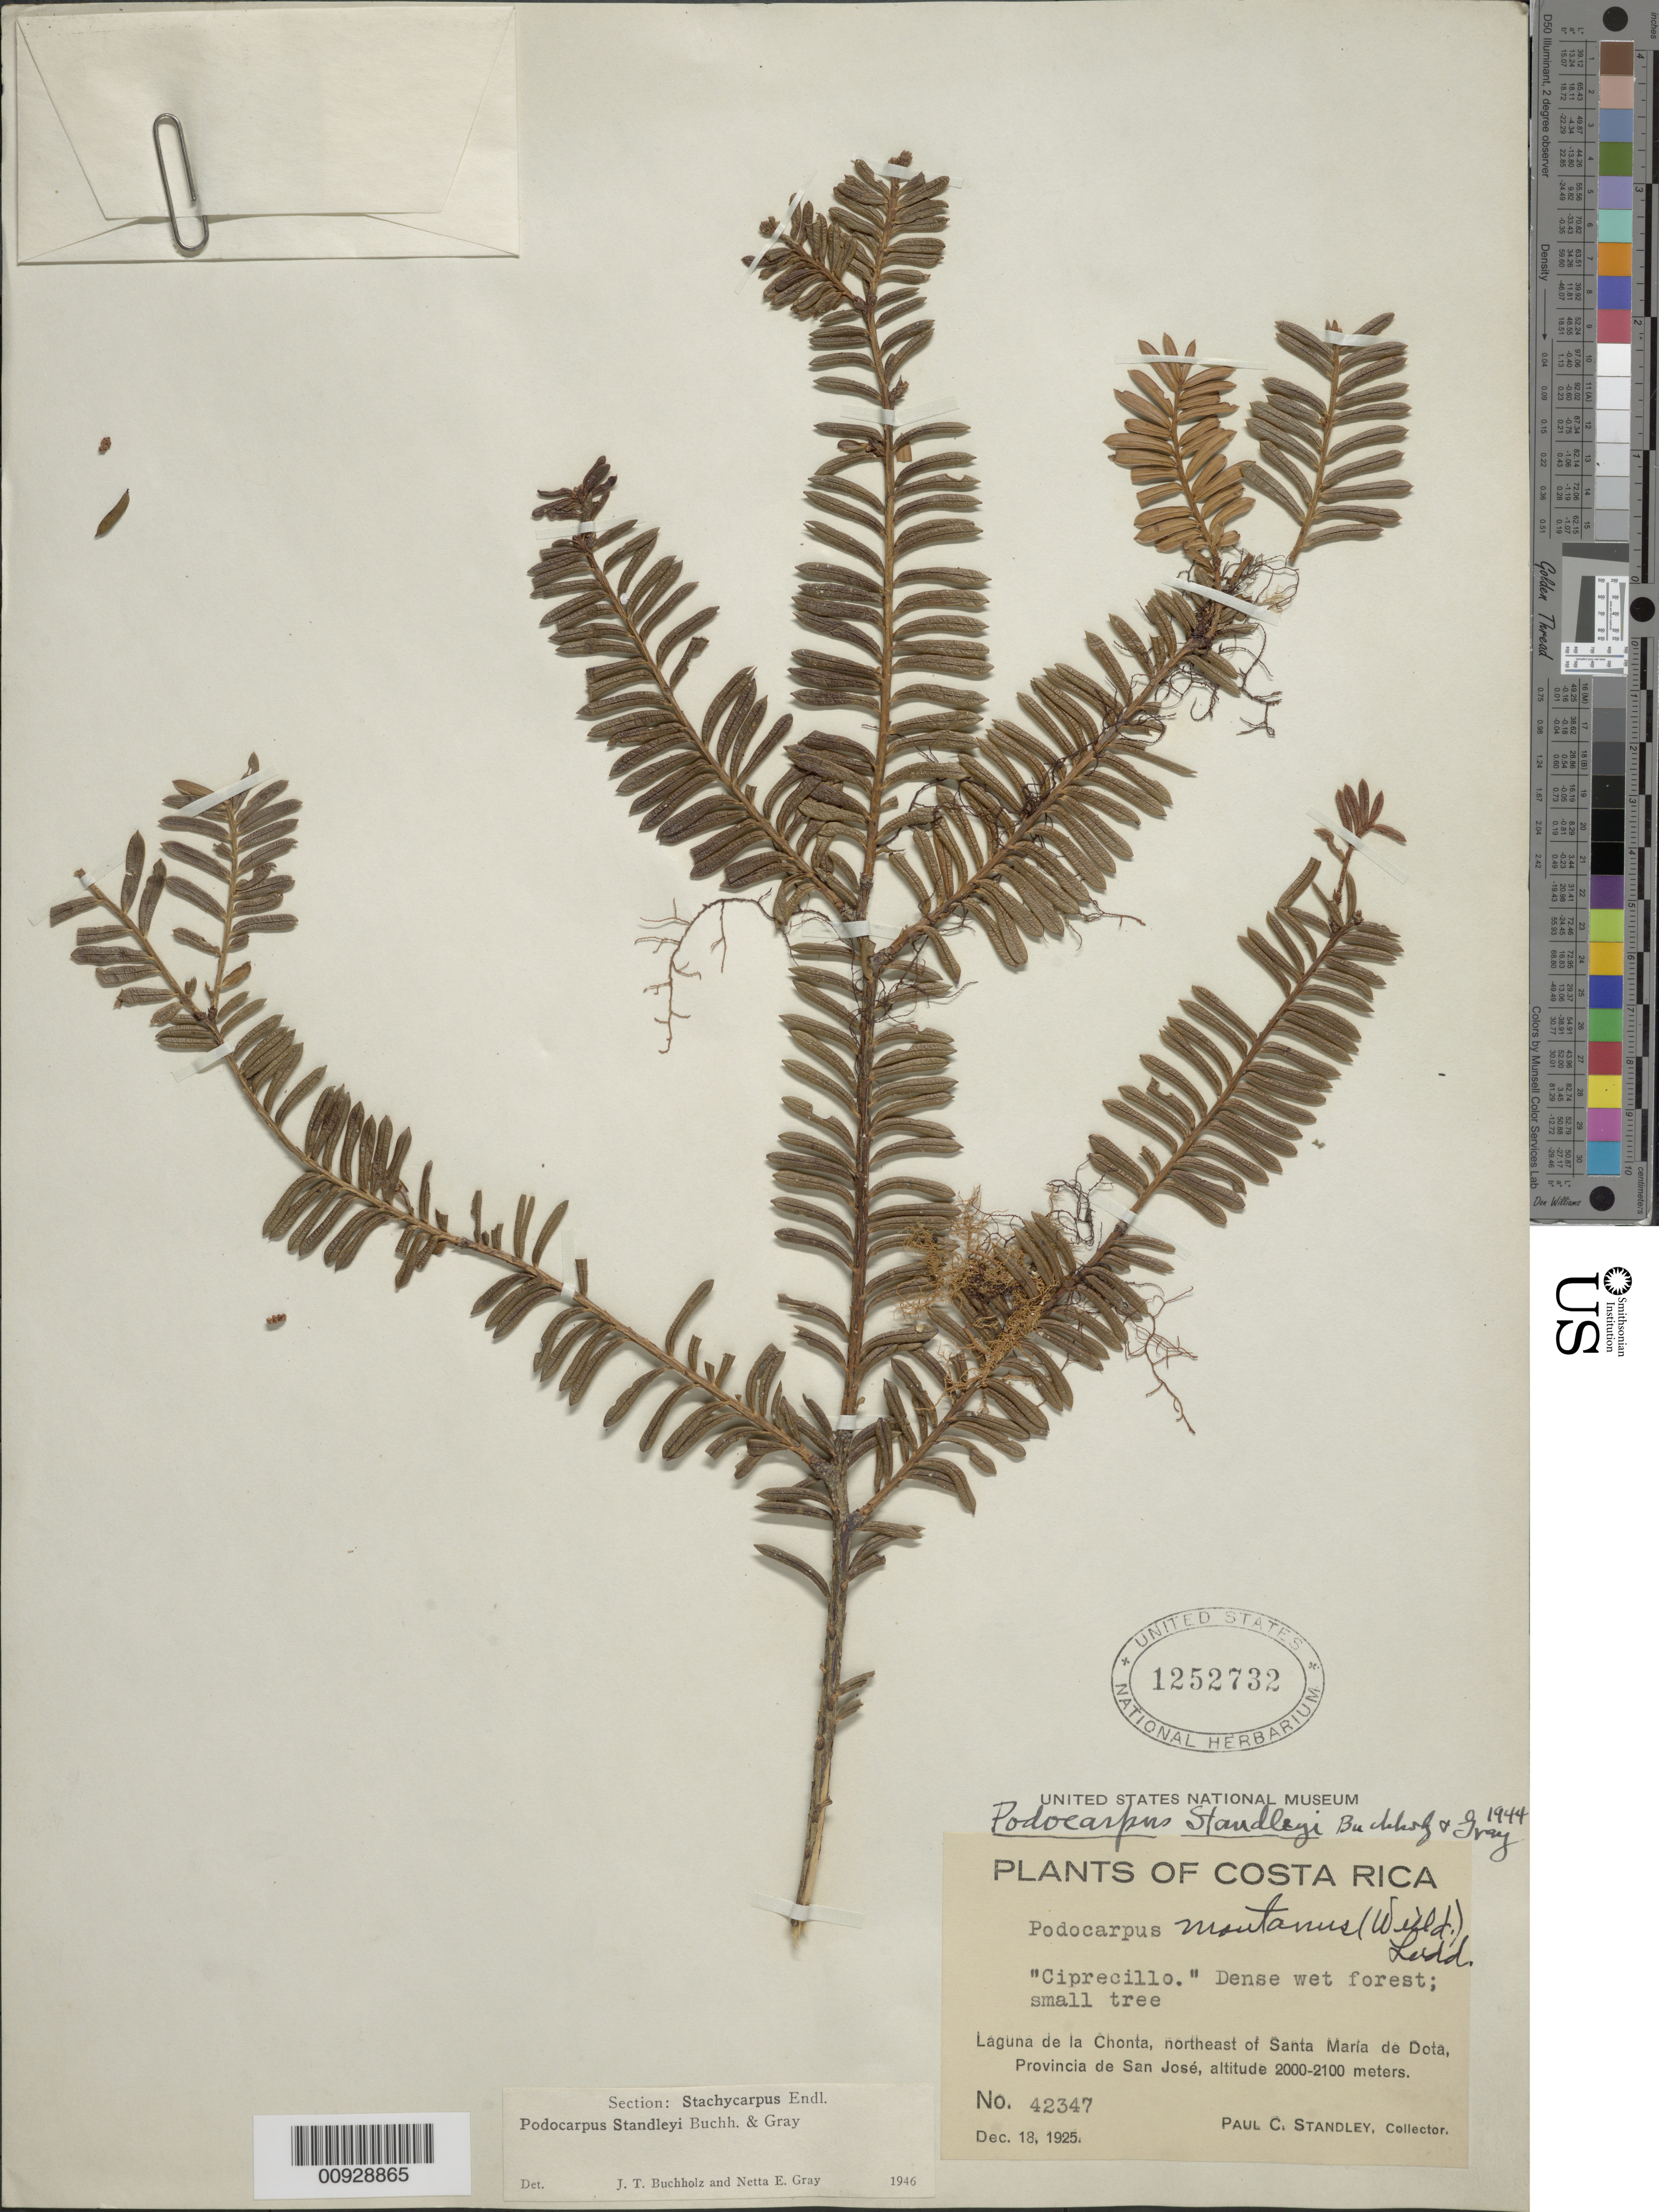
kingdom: Plantae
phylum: Tracheophyta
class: Pinopsida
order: Pinales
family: Podocarpaceae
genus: Podocarpus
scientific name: Podocarpus standleyi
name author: J. Buchholz & N.E. Gray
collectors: P. C. Standley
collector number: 42347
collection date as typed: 18 Dec 1925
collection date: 1925-12-18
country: Costa Rica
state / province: San José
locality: Laguna de la Chonta, northeast of Santa María de Dota.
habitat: Dense wet forest.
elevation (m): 2100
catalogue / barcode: US 1252732